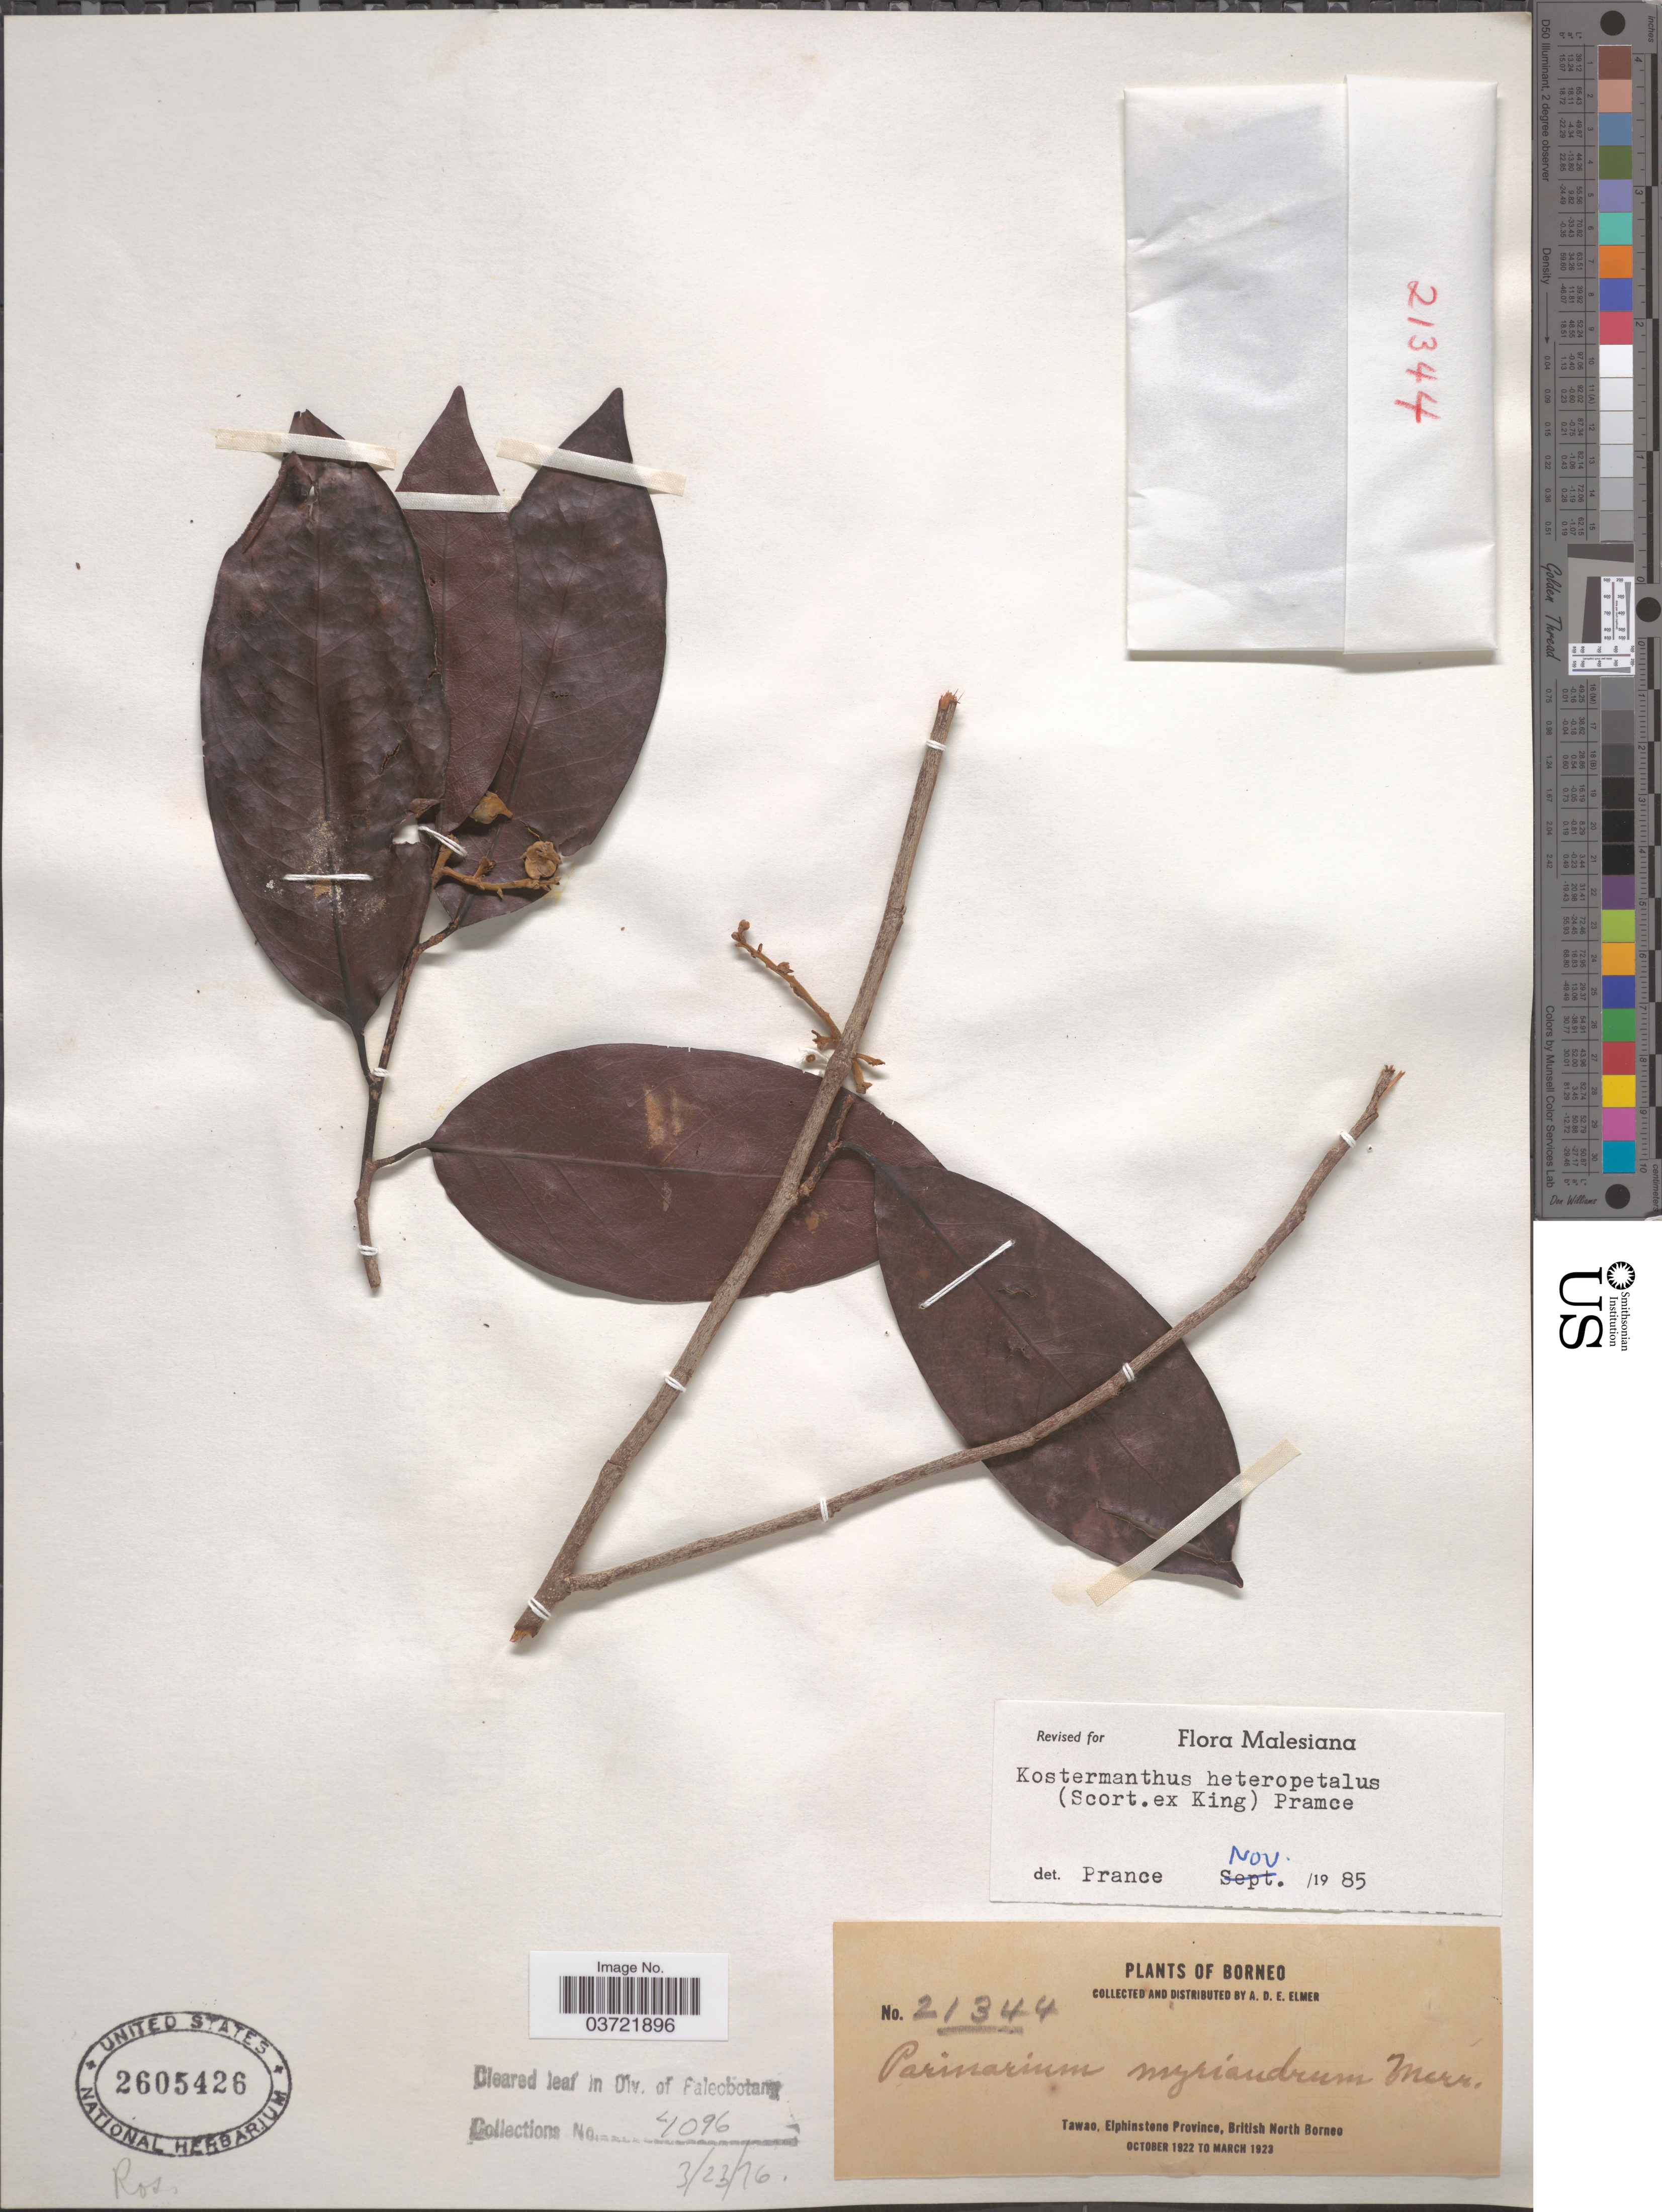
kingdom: Plantae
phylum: Tracheophyta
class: Magnoliopsida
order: Malpighiales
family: Chrysobalanaceae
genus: Kostermanthus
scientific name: Kostermanthus heteropetalus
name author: (Scort. ex King) Prance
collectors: A. D. E. Elmer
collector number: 21344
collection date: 1922-10/1923-03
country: Malaysia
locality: Borneo. Tawao, Elphinstone Province, British North Borneo.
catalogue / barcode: US 2605426